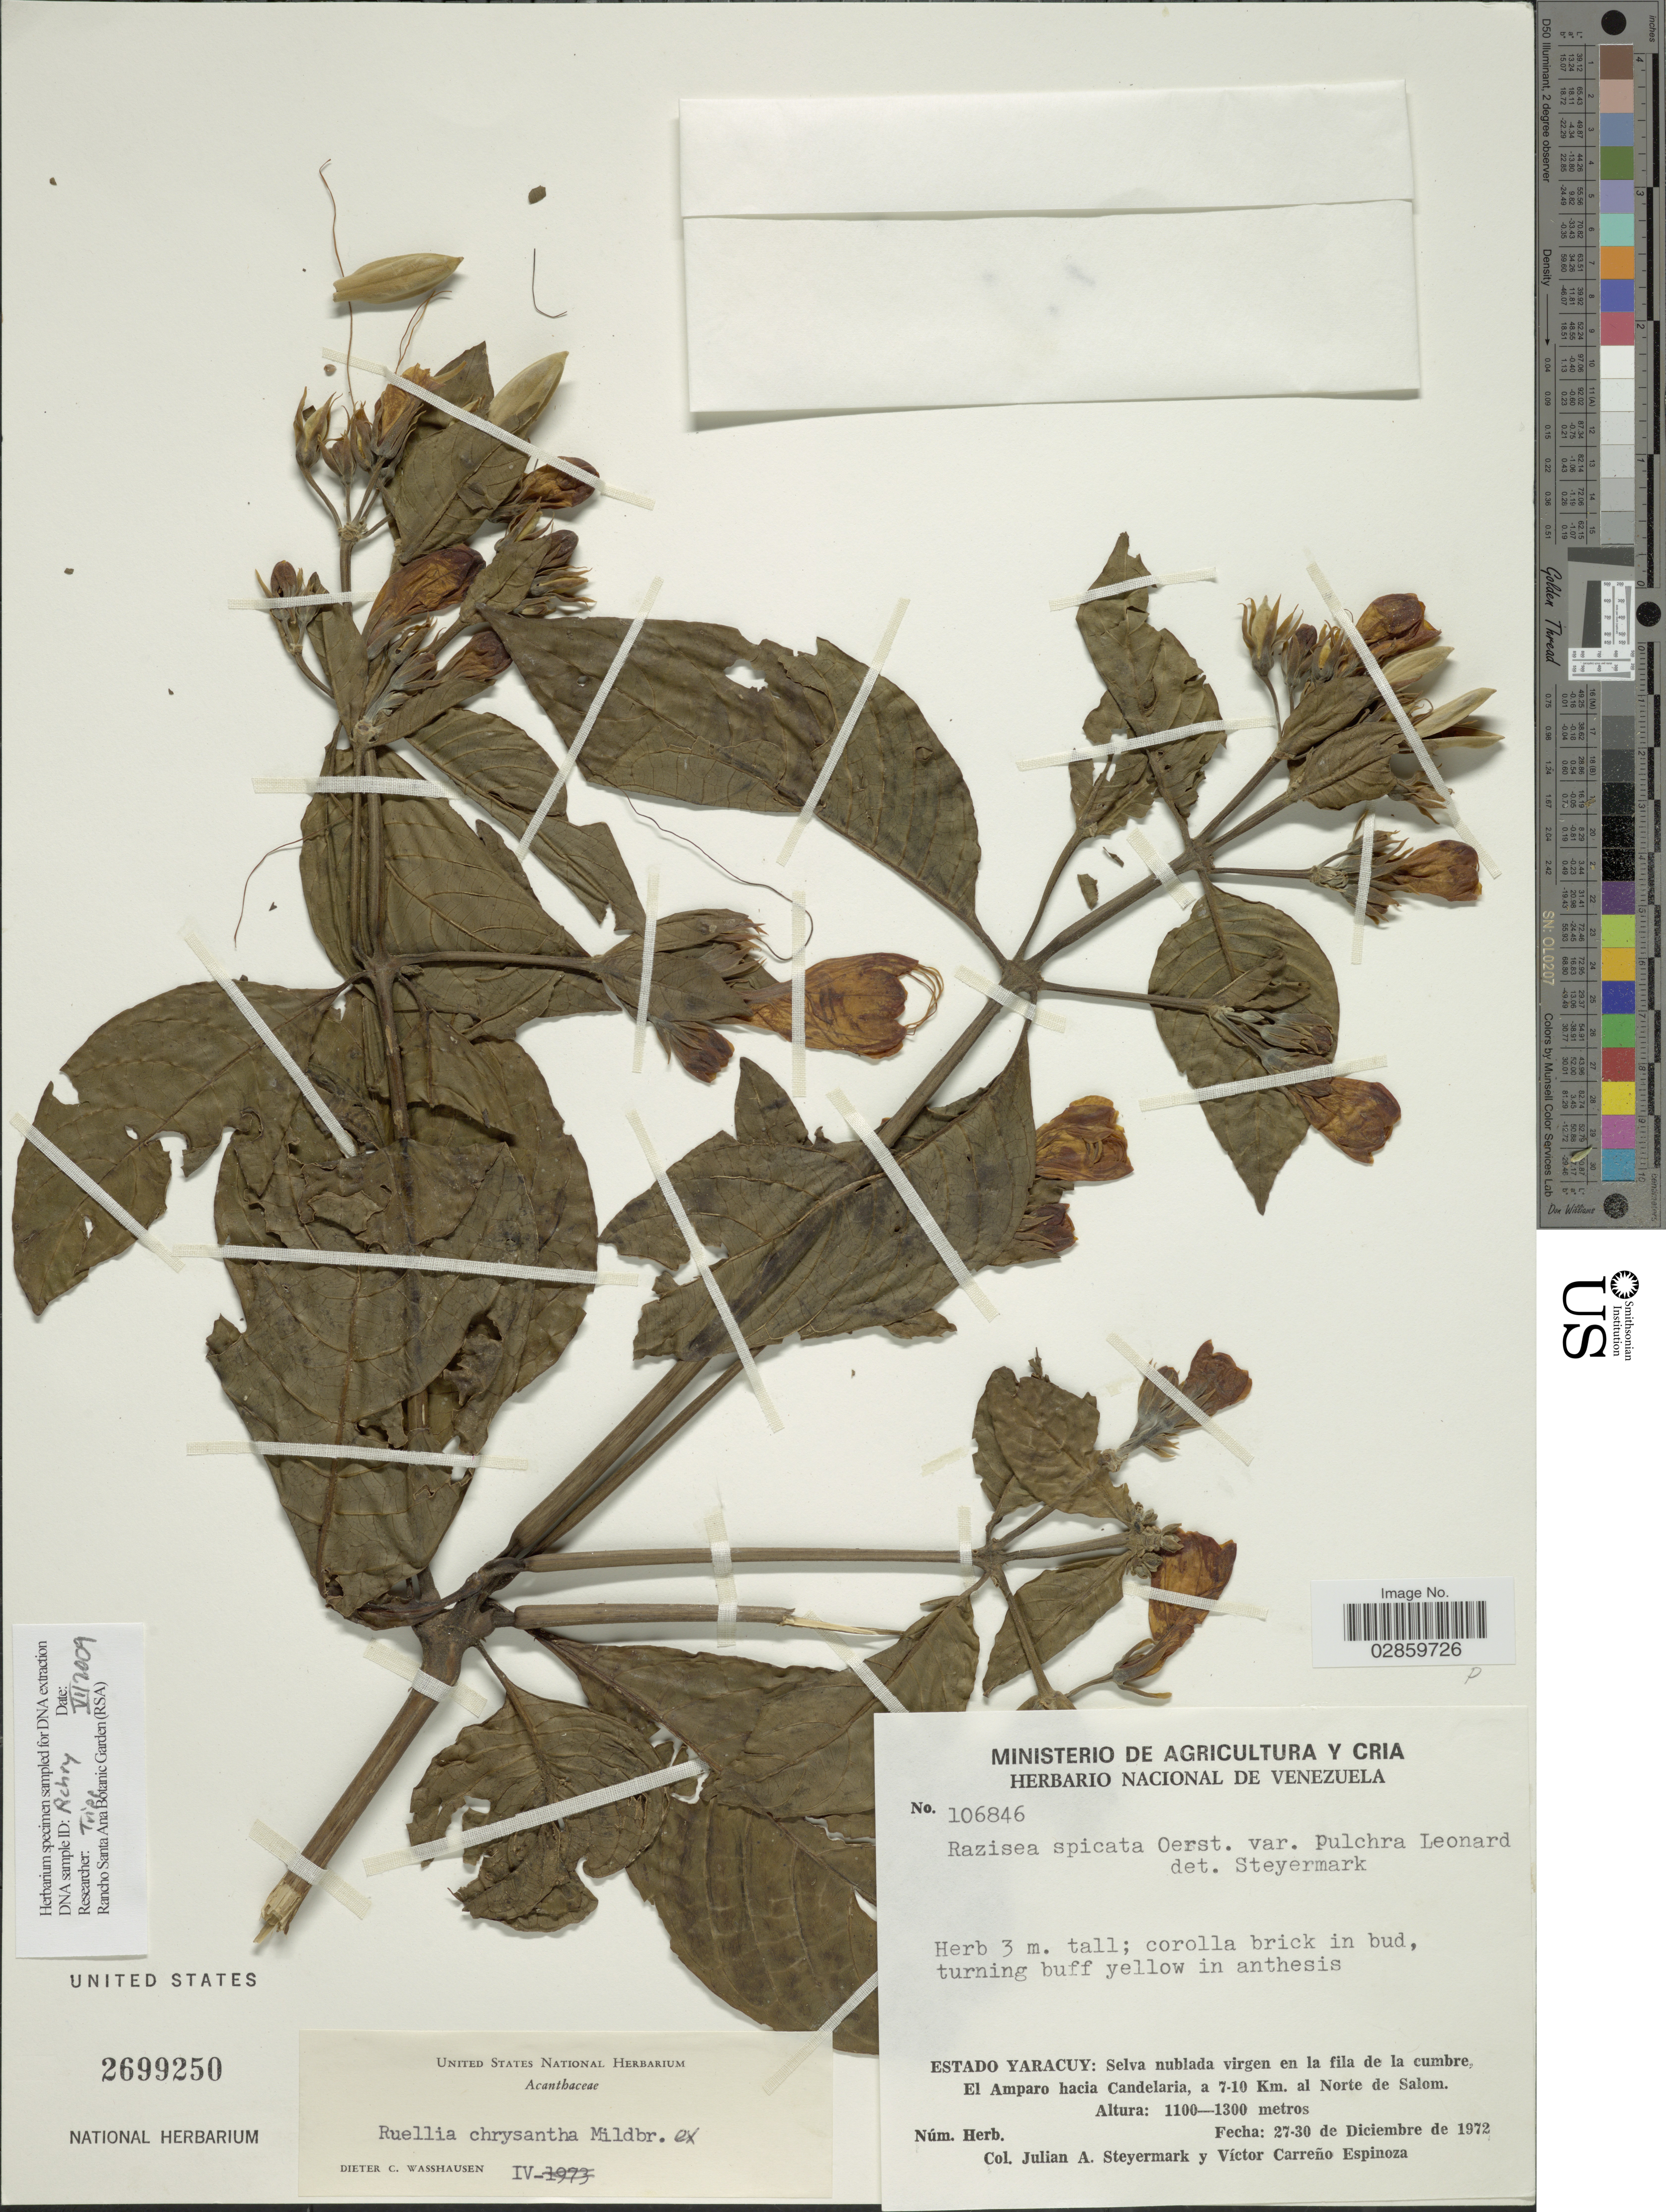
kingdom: Plantae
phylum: Tracheophyta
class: Magnoliopsida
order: Lamiales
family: Acanthaceae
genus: Ruellia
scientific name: Ruellia chrysantha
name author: Mildbr.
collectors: J. Steyermark & V. Espinoza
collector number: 106846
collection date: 1972-12-27/1972-12-30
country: Venezuela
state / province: Yaracuy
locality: Selva nublada virgen en la fila de la cumbre, El Amparo hacia Candelaria, a 7-10 Km. al Norte de Salom.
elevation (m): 1100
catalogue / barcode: US 2699250